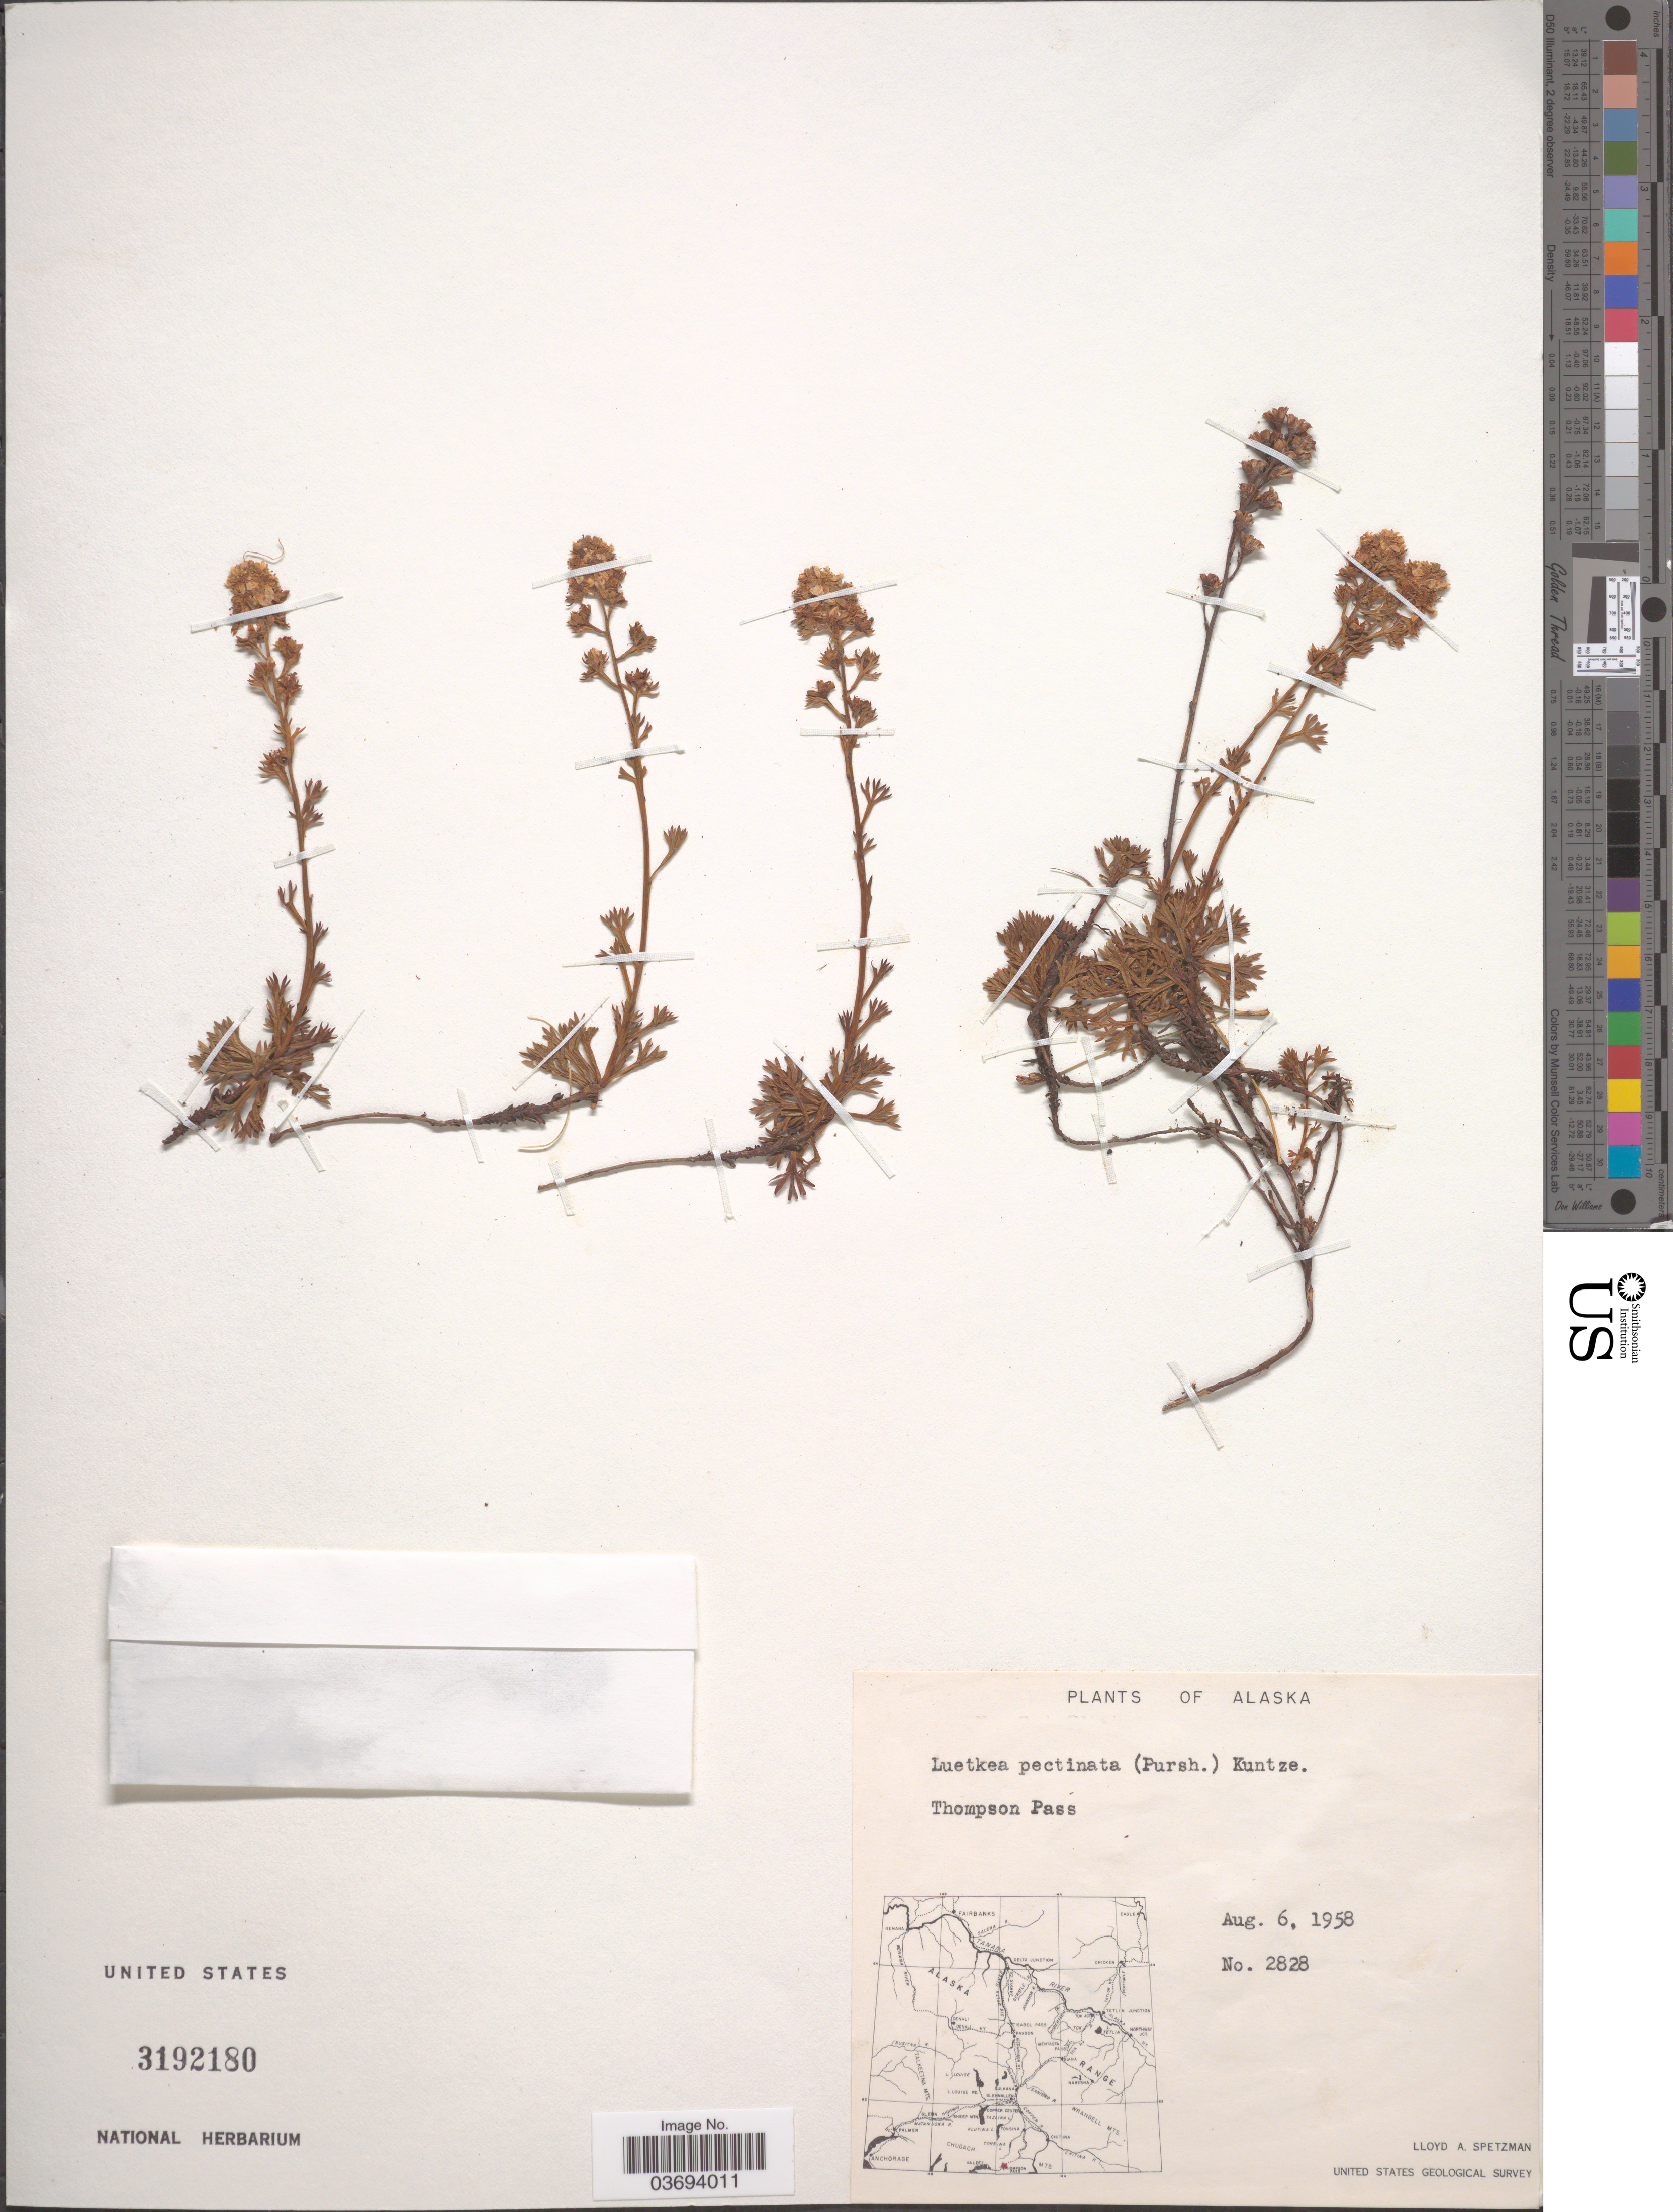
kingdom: Plantae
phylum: Tracheophyta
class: Magnoliopsida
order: Rosales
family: Rosaceae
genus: Luetkea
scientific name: Luetkea pectinata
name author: (Pursh) Kuntze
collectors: L. Spetzman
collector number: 2828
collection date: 1958-08-06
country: United States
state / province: Alaska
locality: Thompson Pass.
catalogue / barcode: US 3192180